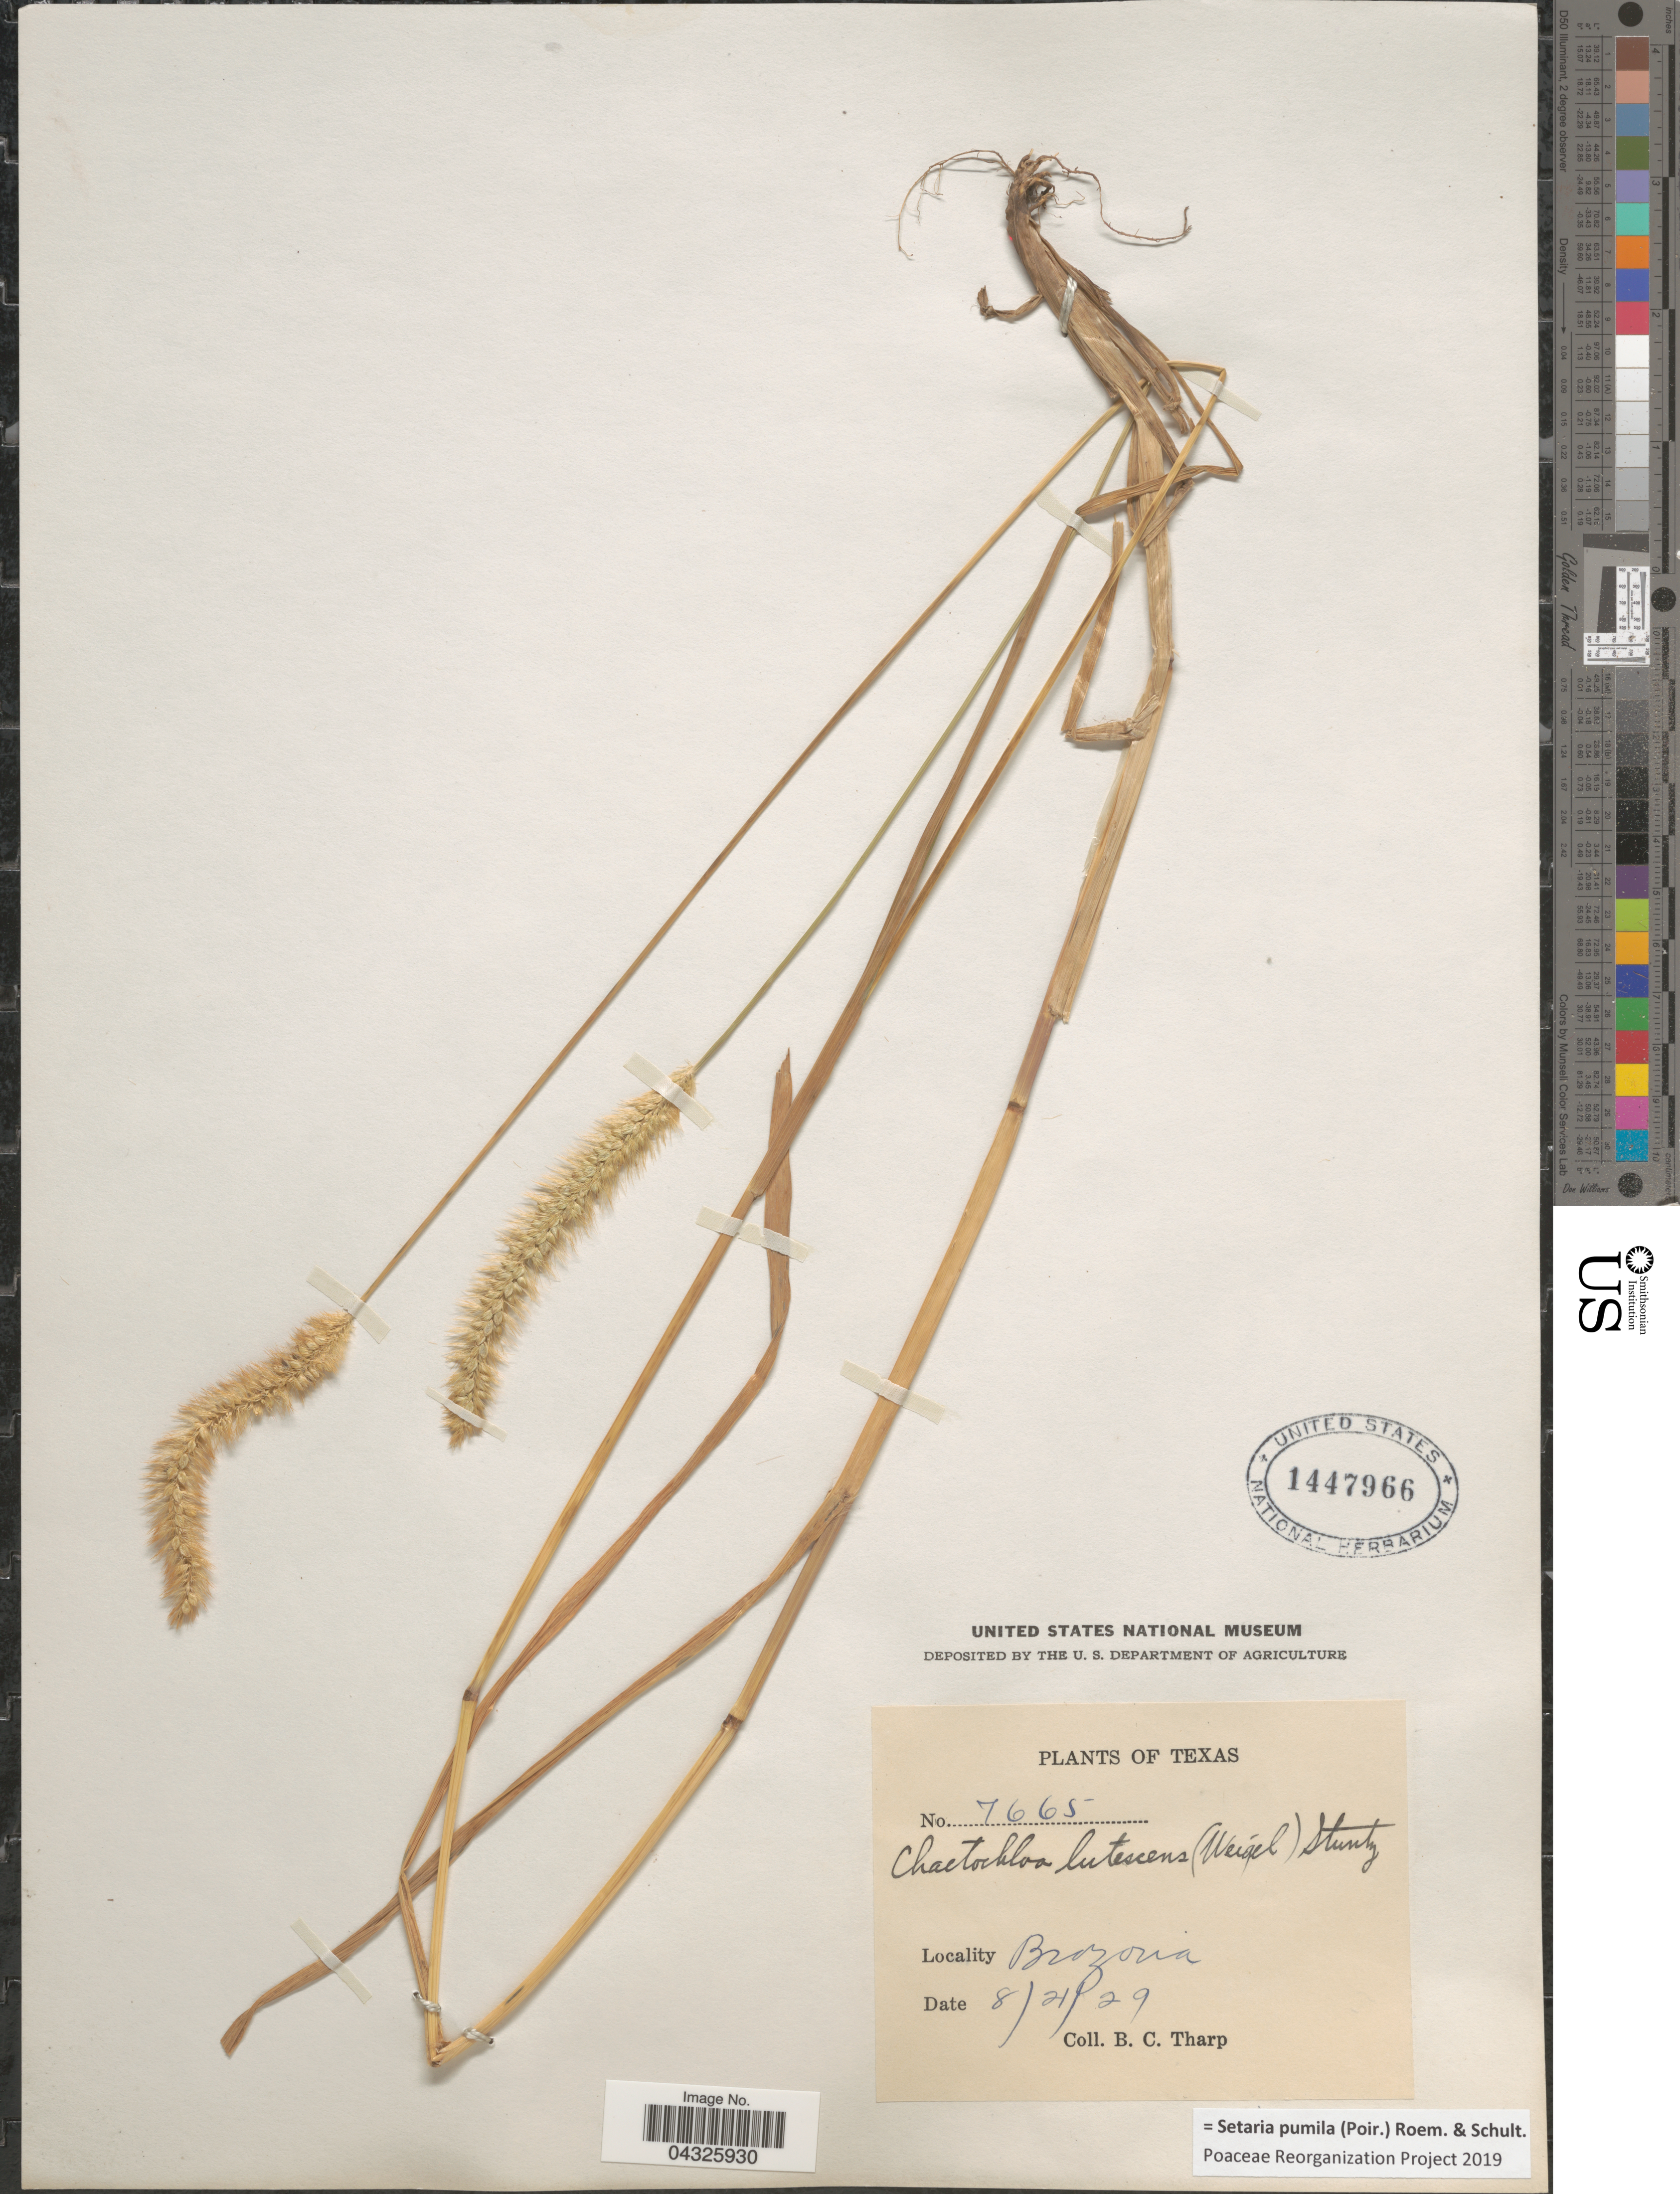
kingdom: Plantae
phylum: Tracheophyta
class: Liliopsida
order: Poales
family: Poaceae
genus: Setaria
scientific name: Setaria pumila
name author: (Poir.) Roem. & Schult.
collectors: B. C. Tharp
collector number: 7665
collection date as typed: Transcribed d/m/y: 21/8/29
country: United States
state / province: Texas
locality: Brazoria.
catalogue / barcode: US 1447966